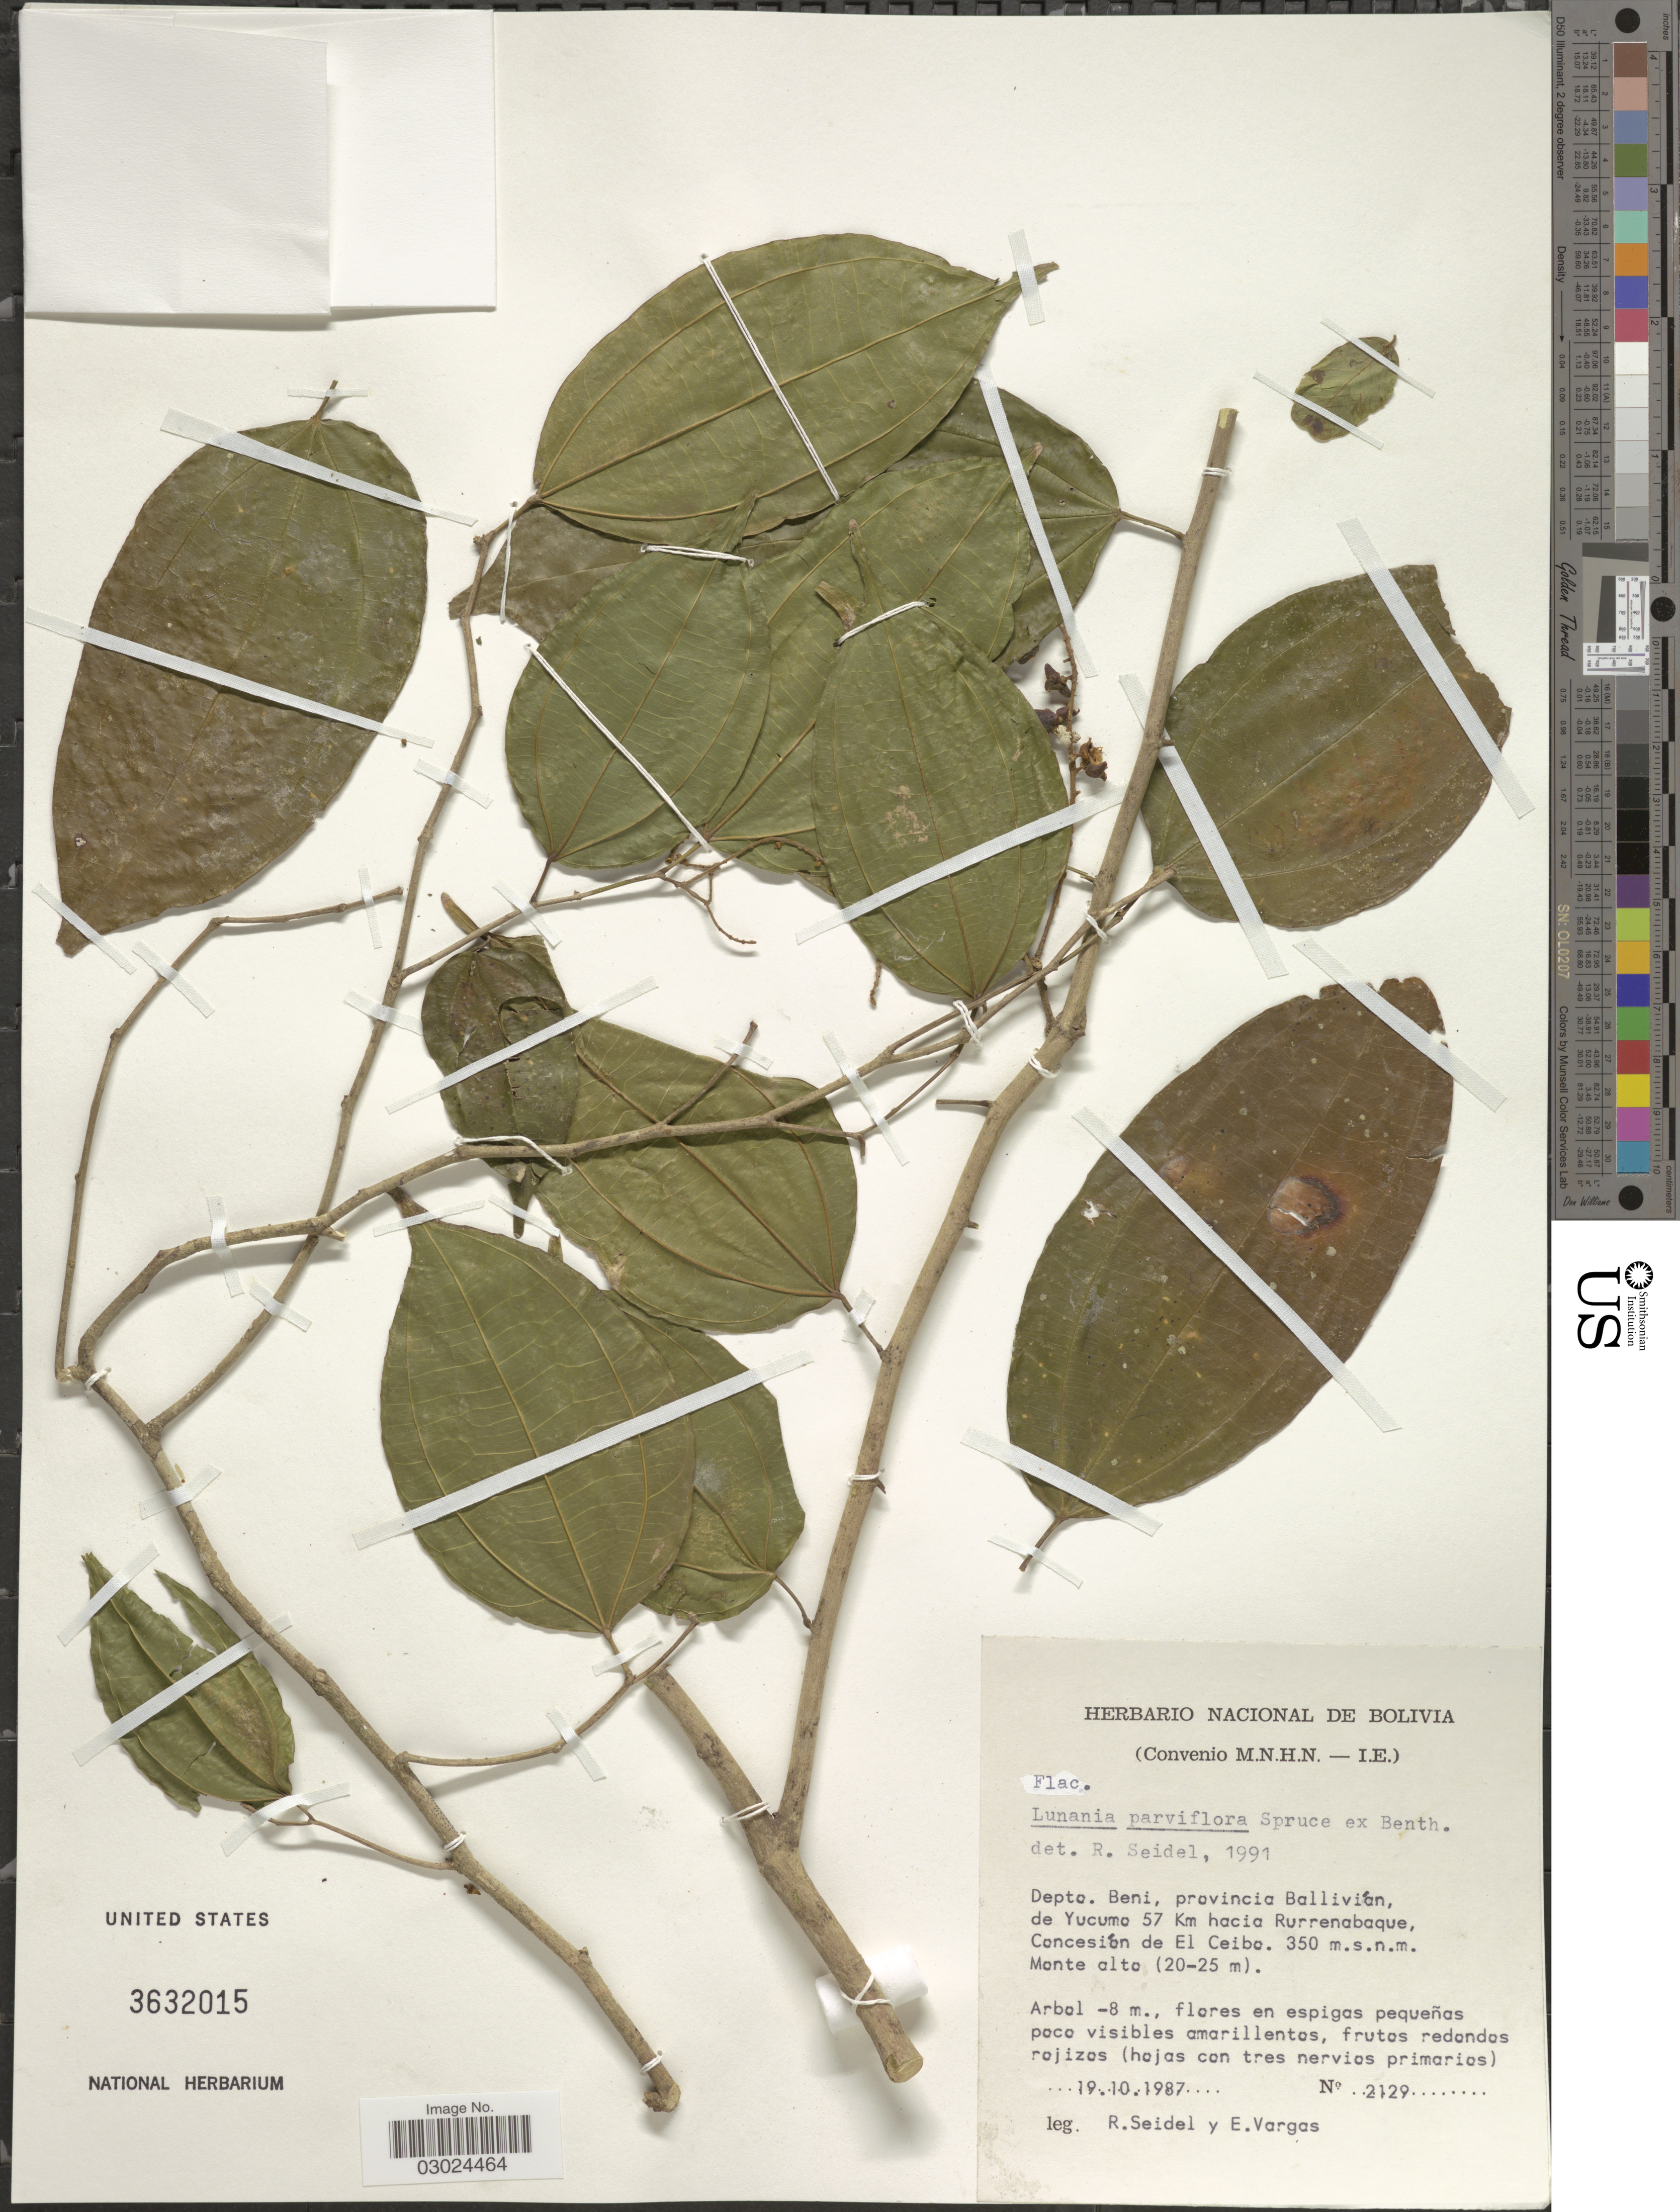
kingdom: Plantae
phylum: Tracheophyta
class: Magnoliopsida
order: Malpighiales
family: Salicaceae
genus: Lunania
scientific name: Lunania parviflora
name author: Spruce ex Benth.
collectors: R. Seidel & E. Vargas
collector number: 2129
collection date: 1987-10-19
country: Bolivia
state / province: Beni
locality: Depto. Beni, provincia Ballivián, de Yucuma 57 Km hacia Rurrenabaque, Conceción de El Ceibo.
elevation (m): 350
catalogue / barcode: US 3632015